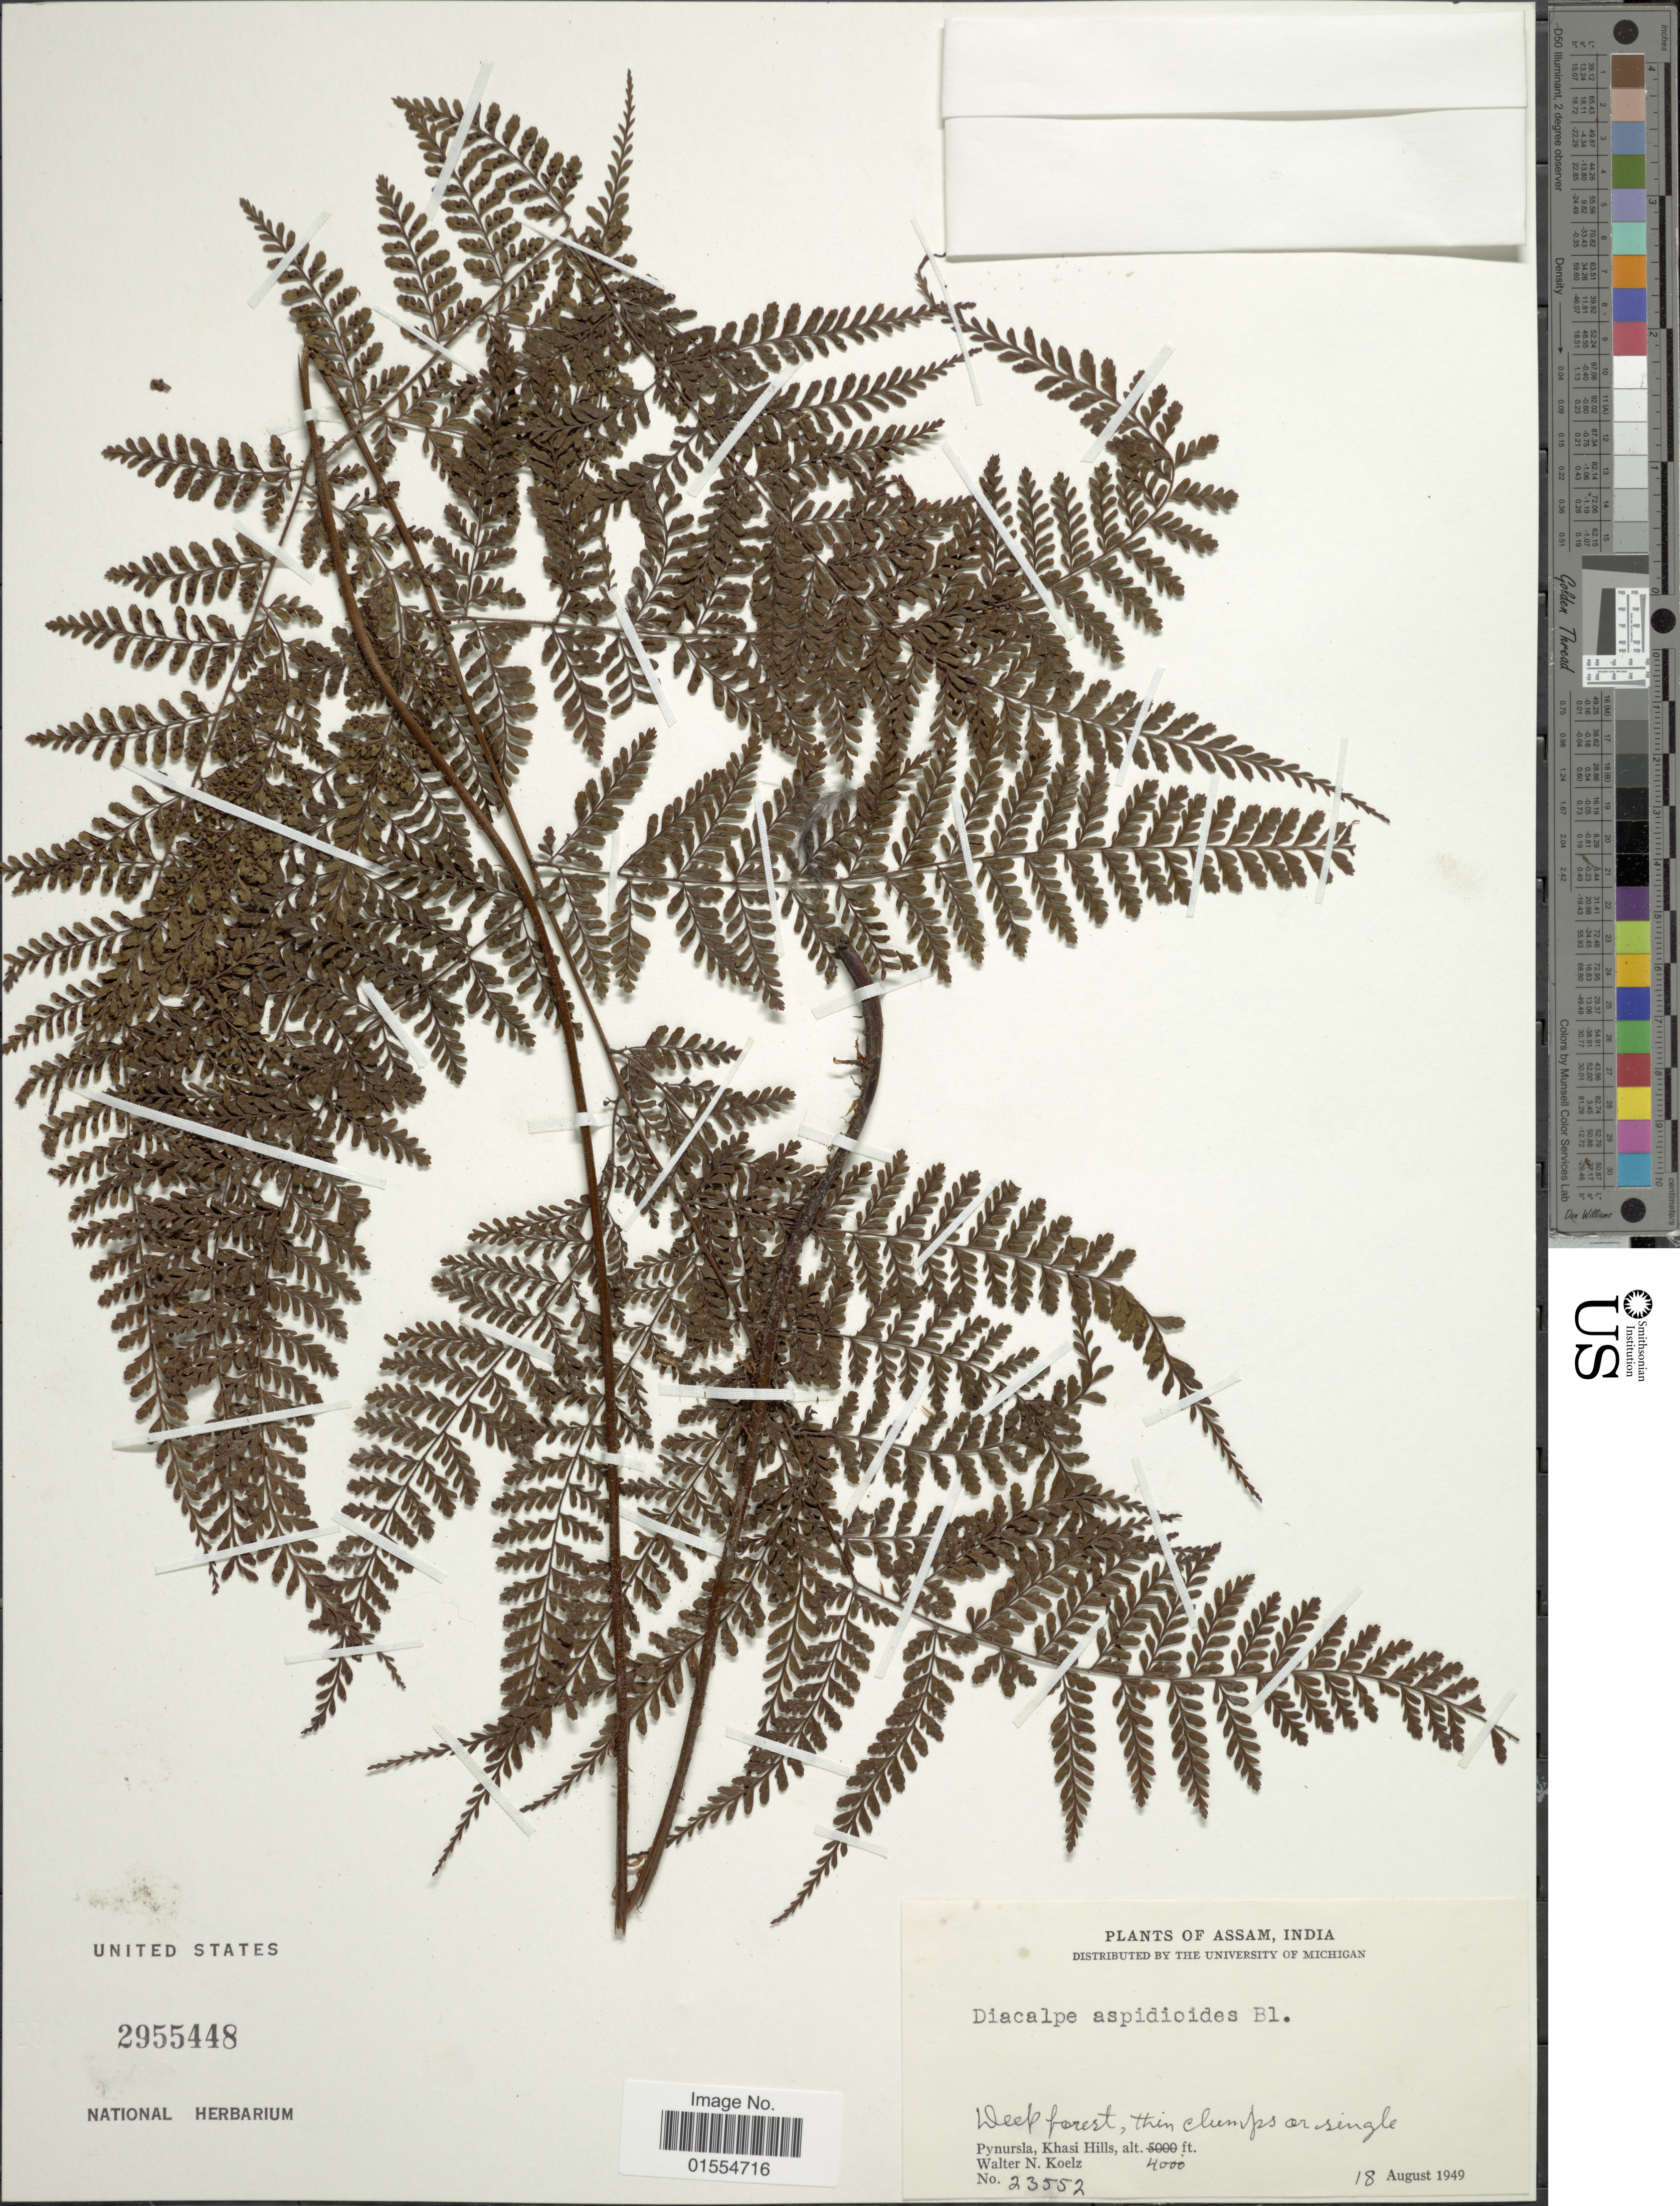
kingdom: Plantae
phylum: Tracheophyta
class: Polypodiopsida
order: Polypodiales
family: Dryopteridaceae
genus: Dryopteris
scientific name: Dryopteris pseudocaenopteris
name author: (Kunze) Li Bing Zhang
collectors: W. N. Koelz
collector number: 23552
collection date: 1949-08-18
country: India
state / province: Meghalaya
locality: Assam, India, Pynursla, Khasi Hills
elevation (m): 1219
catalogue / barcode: US 2955448